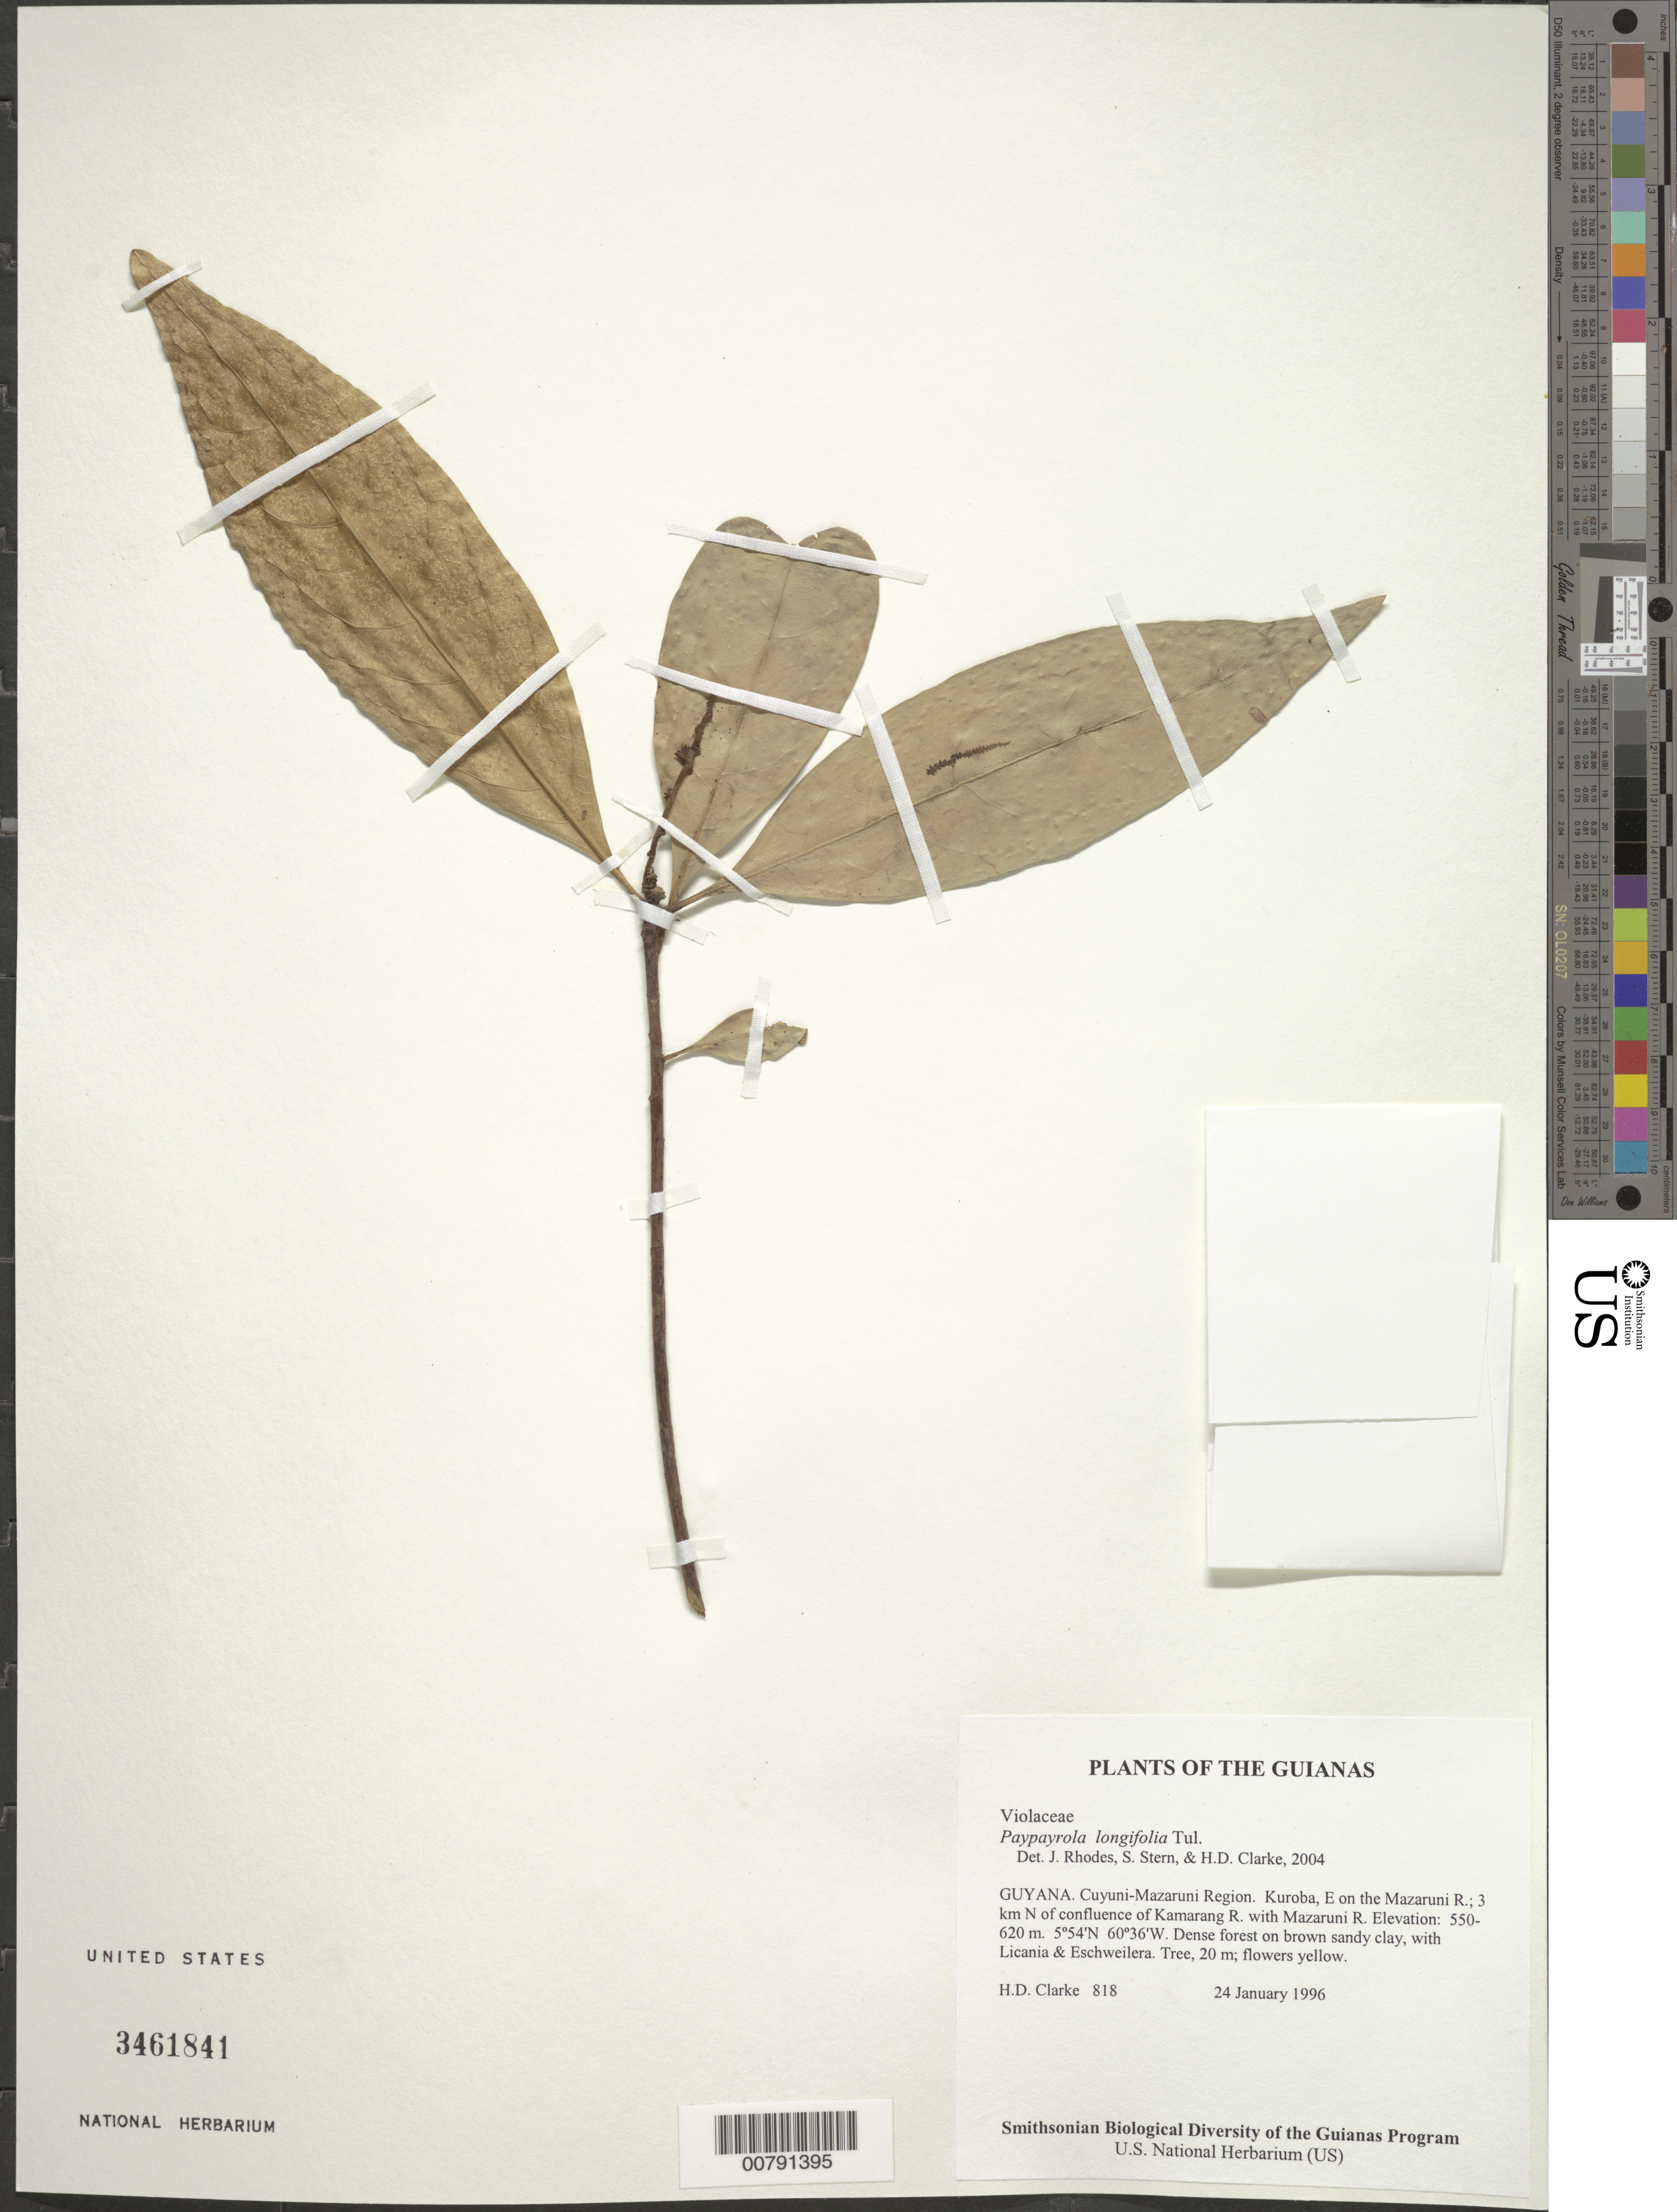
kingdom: Plantae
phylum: Tracheophyta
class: Magnoliopsida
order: Malpighiales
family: Violaceae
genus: Paypayrola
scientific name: Paypayrola longifolia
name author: Tul.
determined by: Clarke, H. D.; Rhodes, J.; Stern, S. R.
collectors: H. D. Clarke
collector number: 818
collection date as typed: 24 January 1996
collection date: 1996-01-24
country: Guyana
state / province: Cuyuni-Mazaruni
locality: Kuroba, E on the Mazaruni R.; 3 km N of confluence of Kamarang R. with Mazaruni R.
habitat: Dense forest on brown sandy clay, with Licania & Eschweilera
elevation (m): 550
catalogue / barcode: US 3461841